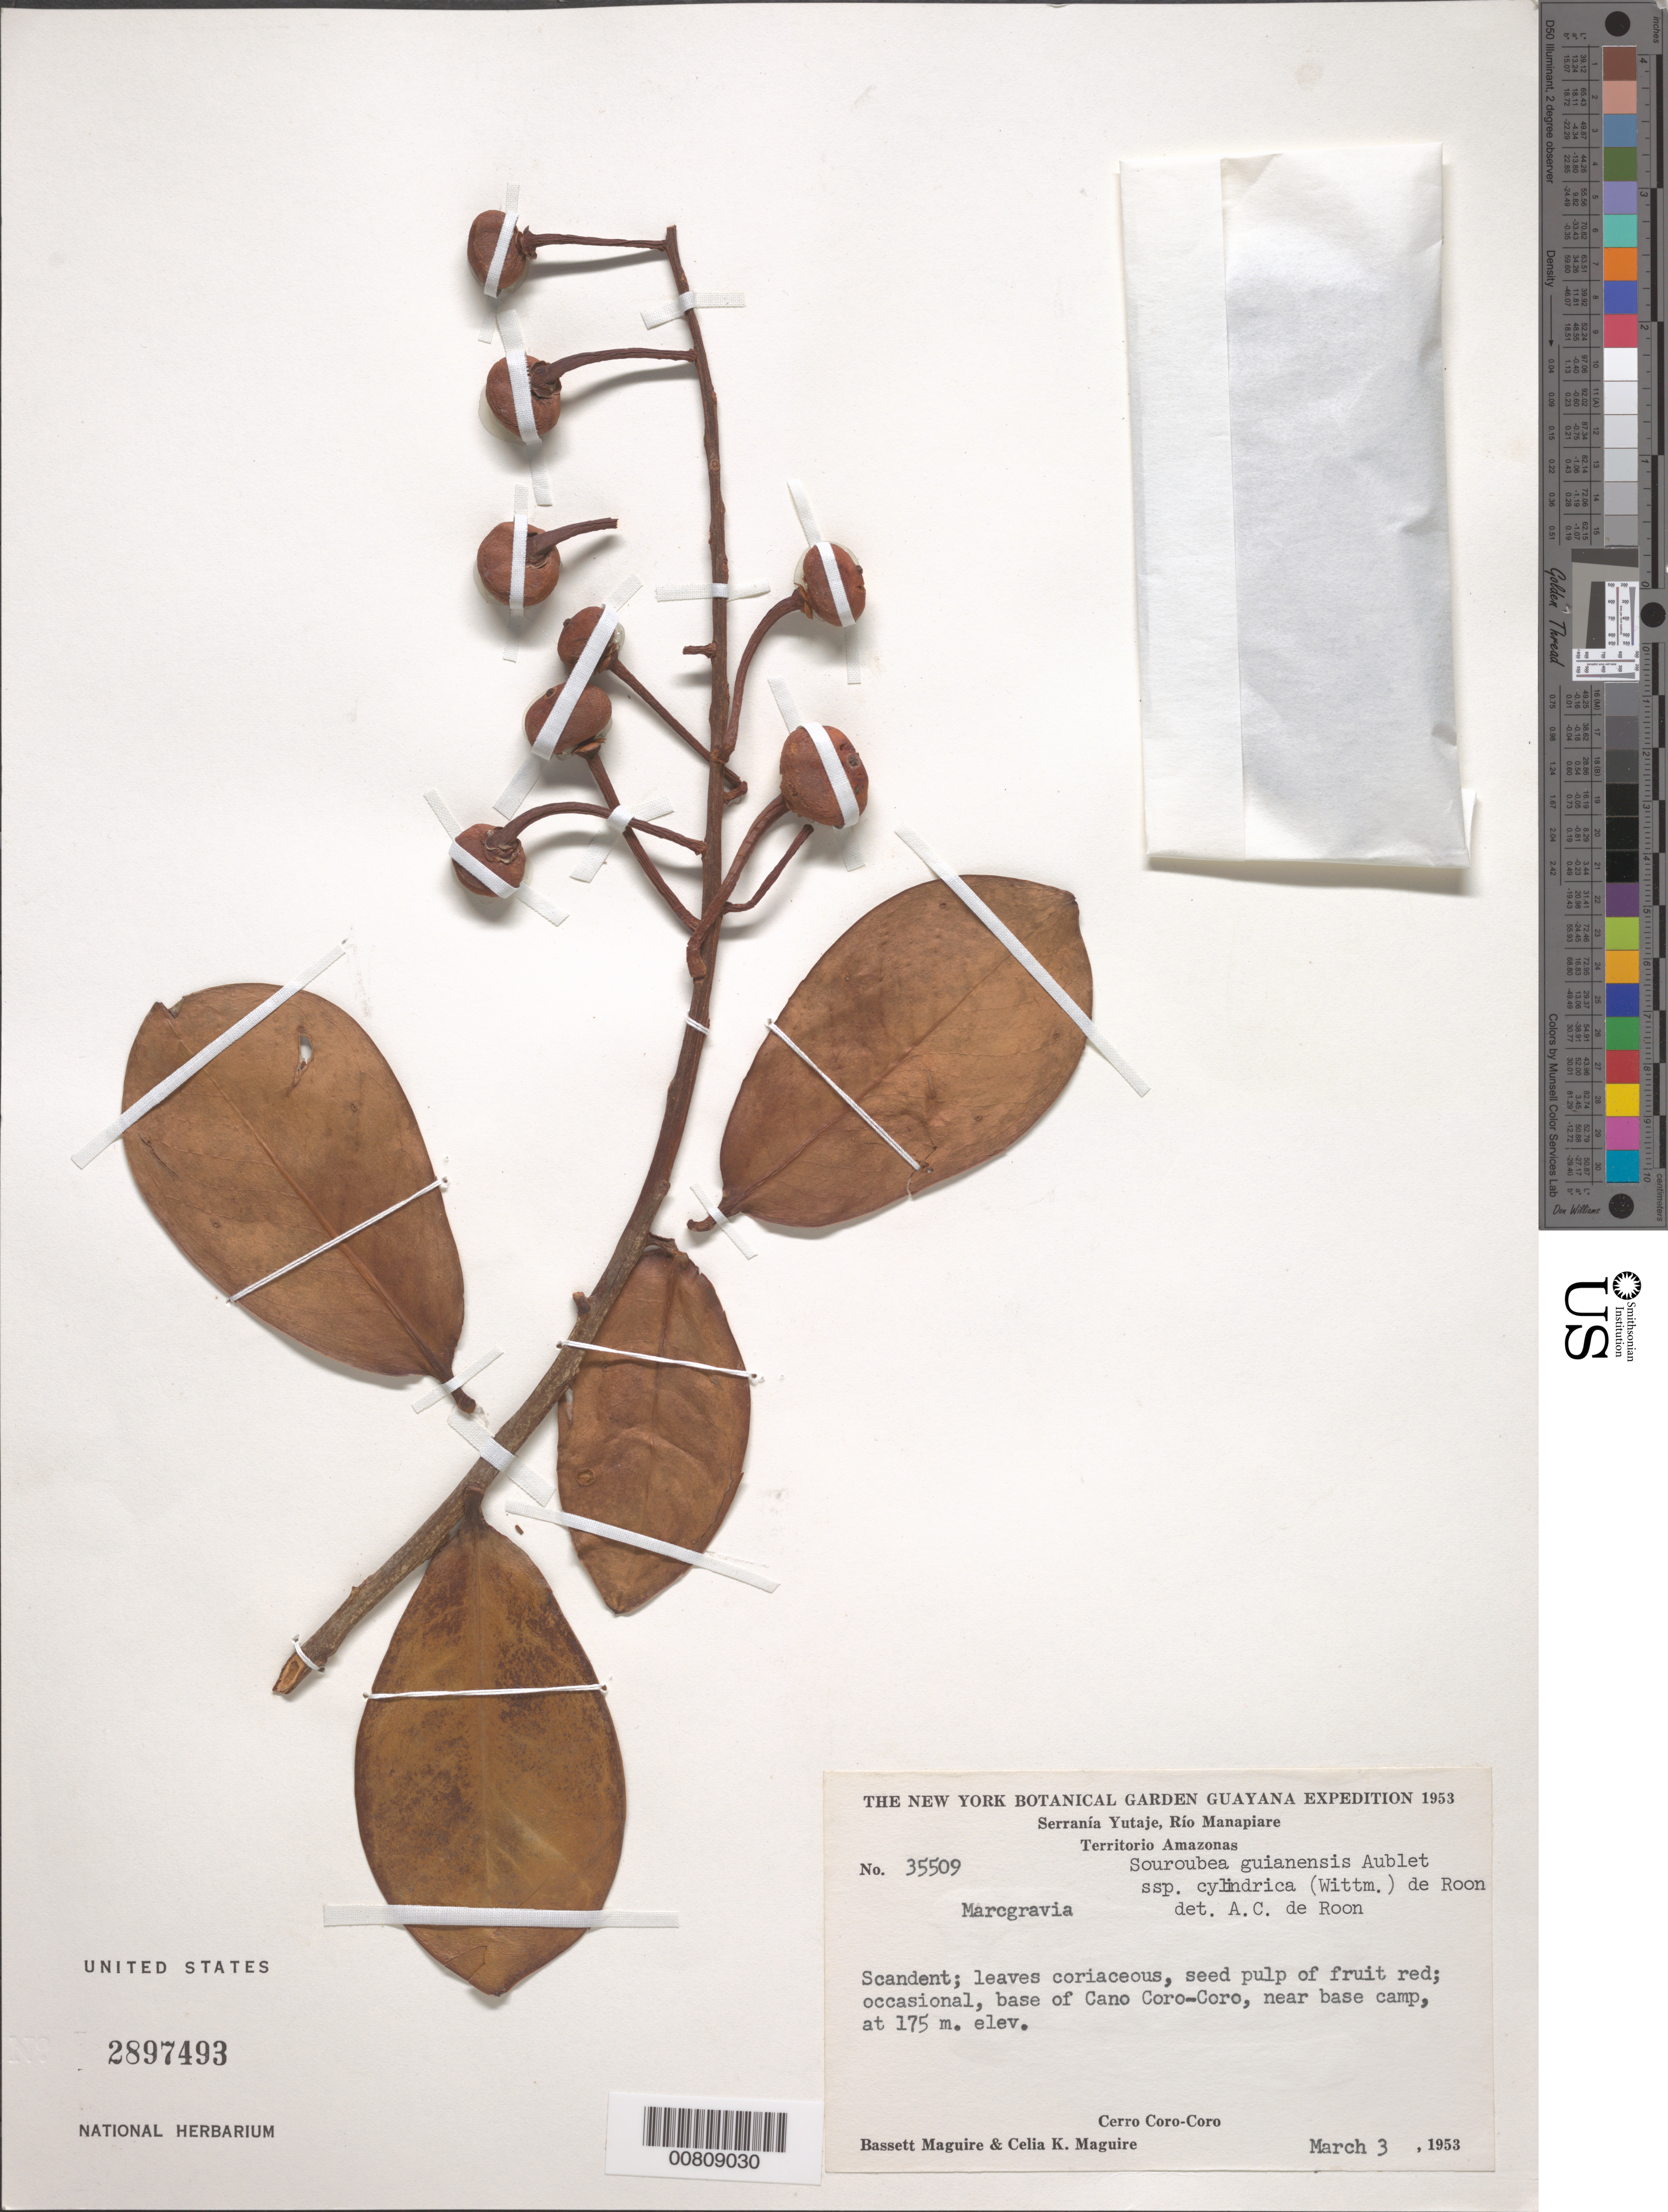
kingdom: Plantae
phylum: Tracheophyta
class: Magnoliopsida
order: Ericales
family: Marcgraviaceae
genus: Souroubea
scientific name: Souroubea guianensis subsp. cylindrica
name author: (Wittm.) de Roon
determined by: de Roon, A. C.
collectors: B. Maguire & C. K. Maguire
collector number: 35509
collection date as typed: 3-Mar-53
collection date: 1953-03-03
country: Venezuela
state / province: Amazonas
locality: Cerro Coro-Coro, Serranía Yutajé, Río Manapiare, near Base Camp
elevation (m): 175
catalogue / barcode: US 2897493